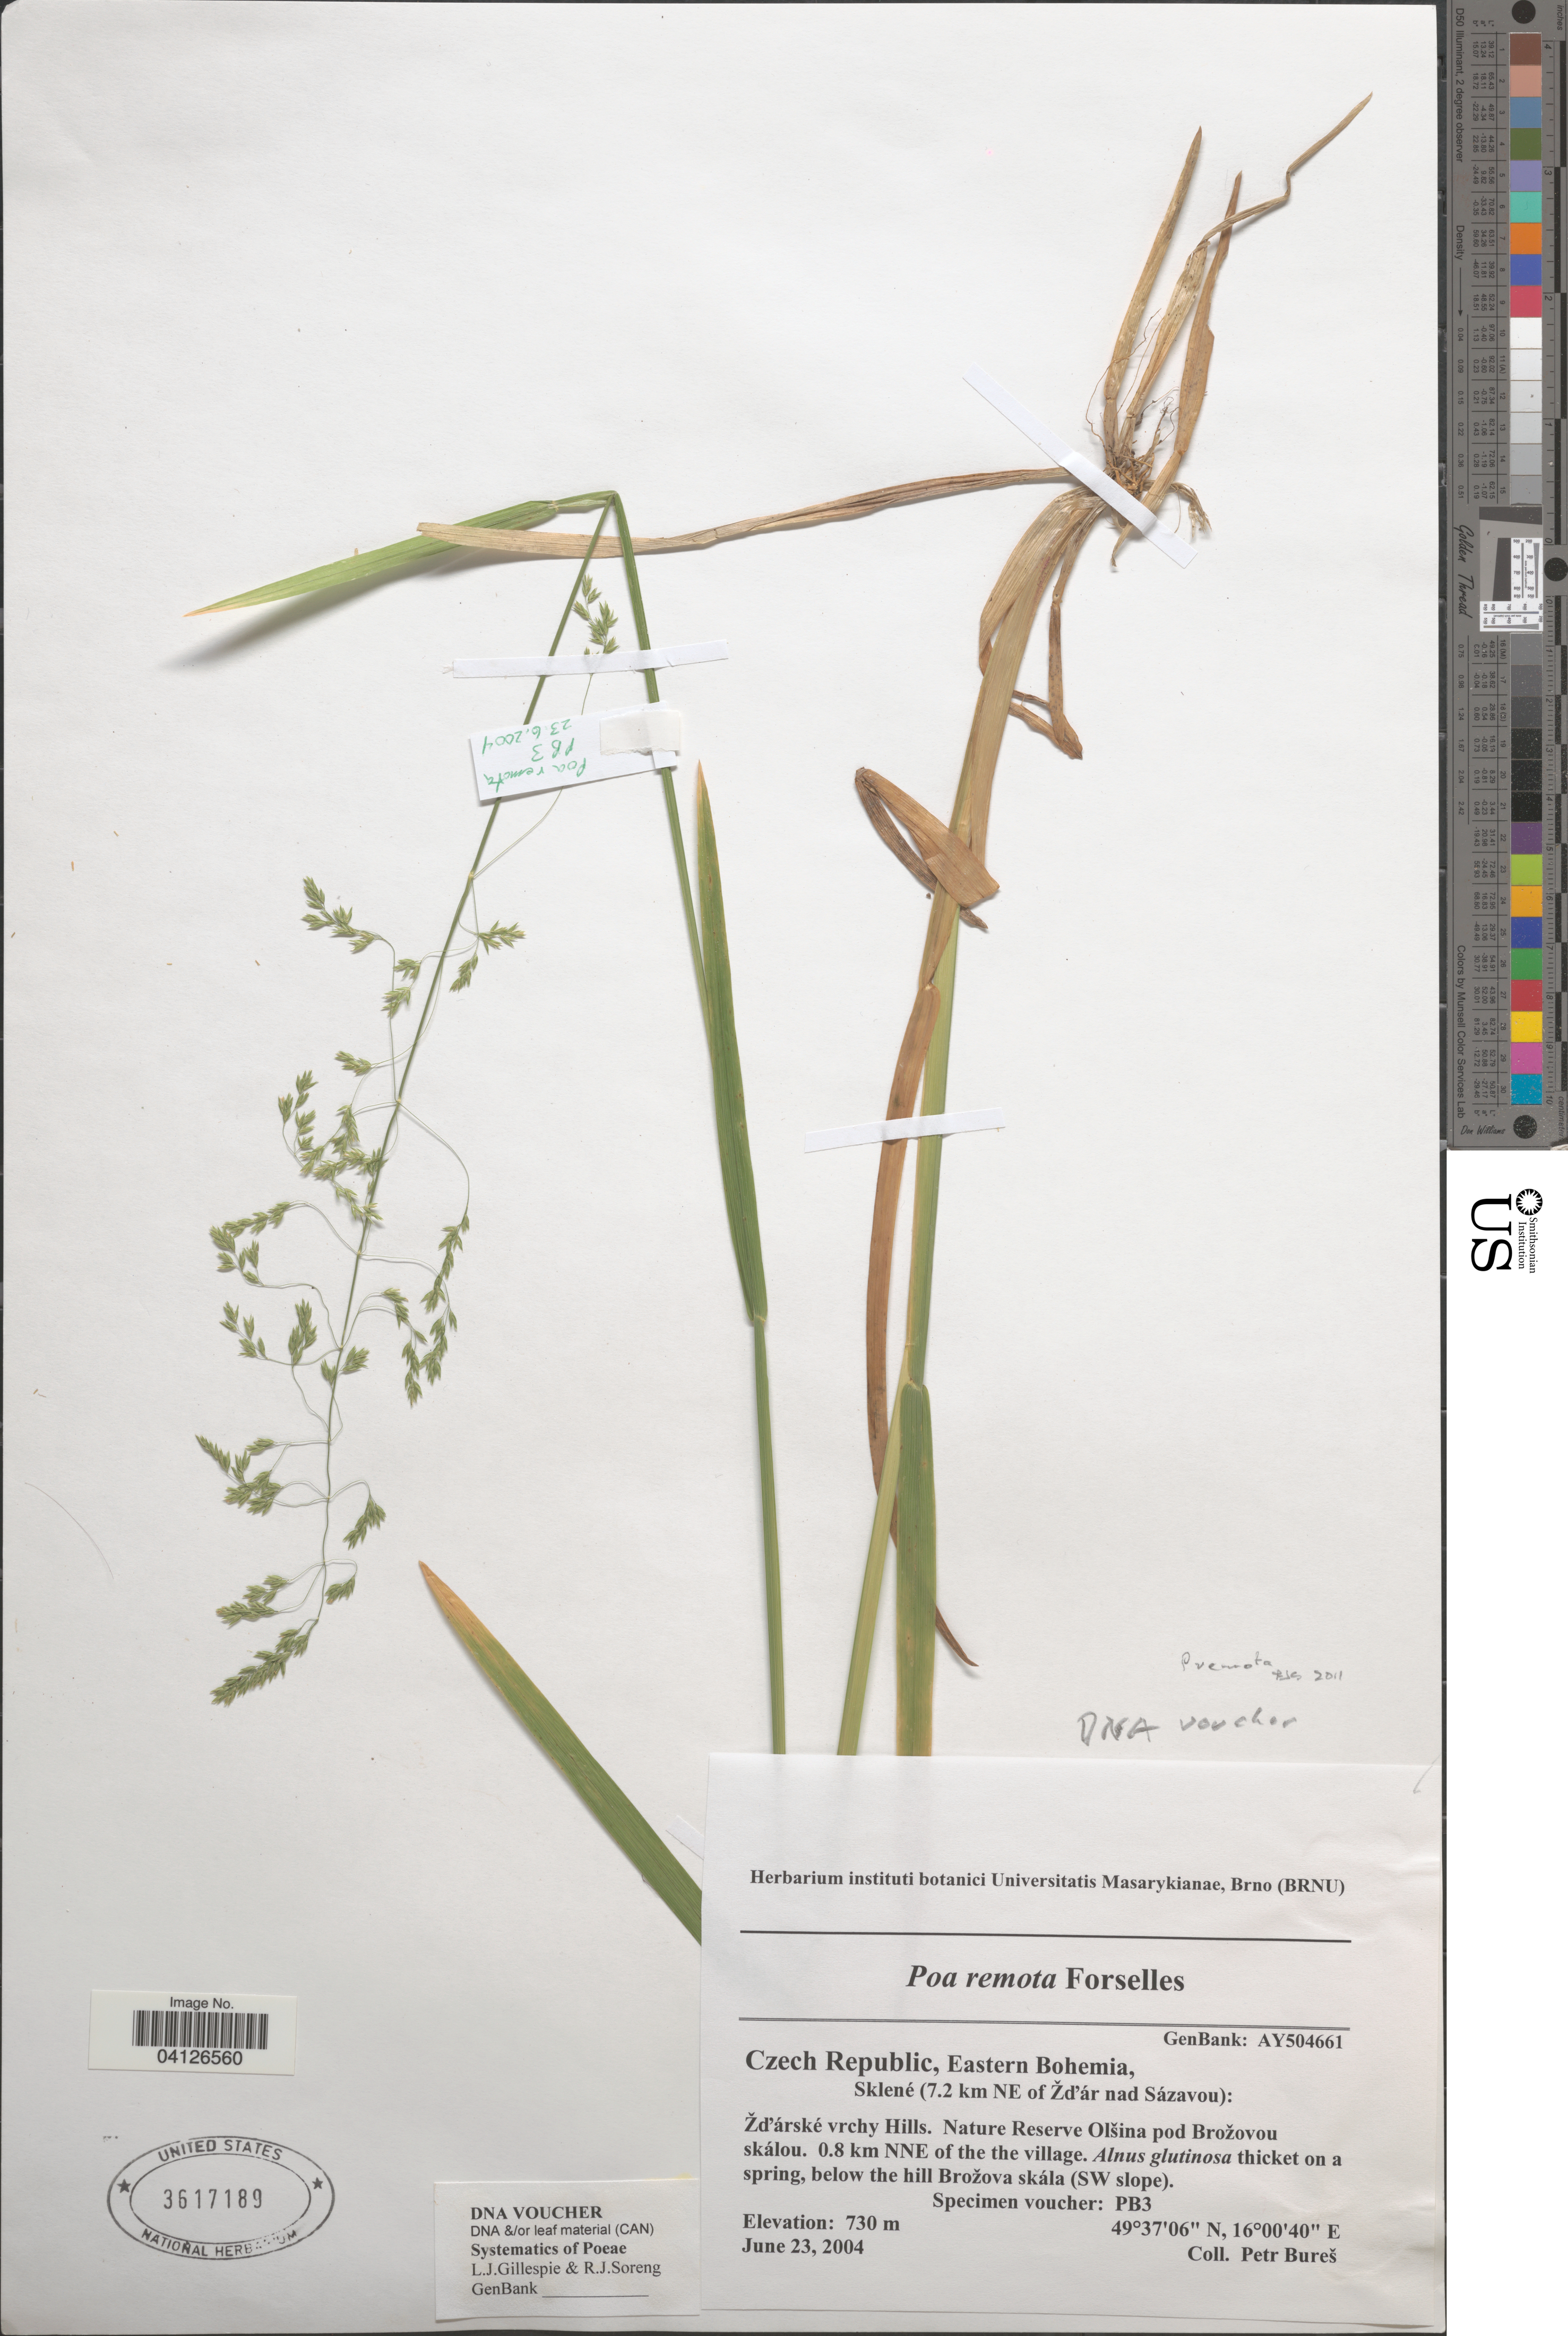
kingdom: Plantae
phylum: Tracheophyta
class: Liliopsida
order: Poales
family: Poaceae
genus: Poa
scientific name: Poa remota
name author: Humb. et al.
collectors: P. Bures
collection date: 2004-06-23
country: Czechia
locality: Eastern Bohemia, Sklené (7.2 km NE of Žd'ár nad Sázavou): Žd'árské vrchy Hills. Nature Reserve Olšina pod Brožovou skálou. 0.8 km NNE of the the village. Thicket on a spring, below the hill Brožova skála (SW slope).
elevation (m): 730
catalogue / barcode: US 3617189